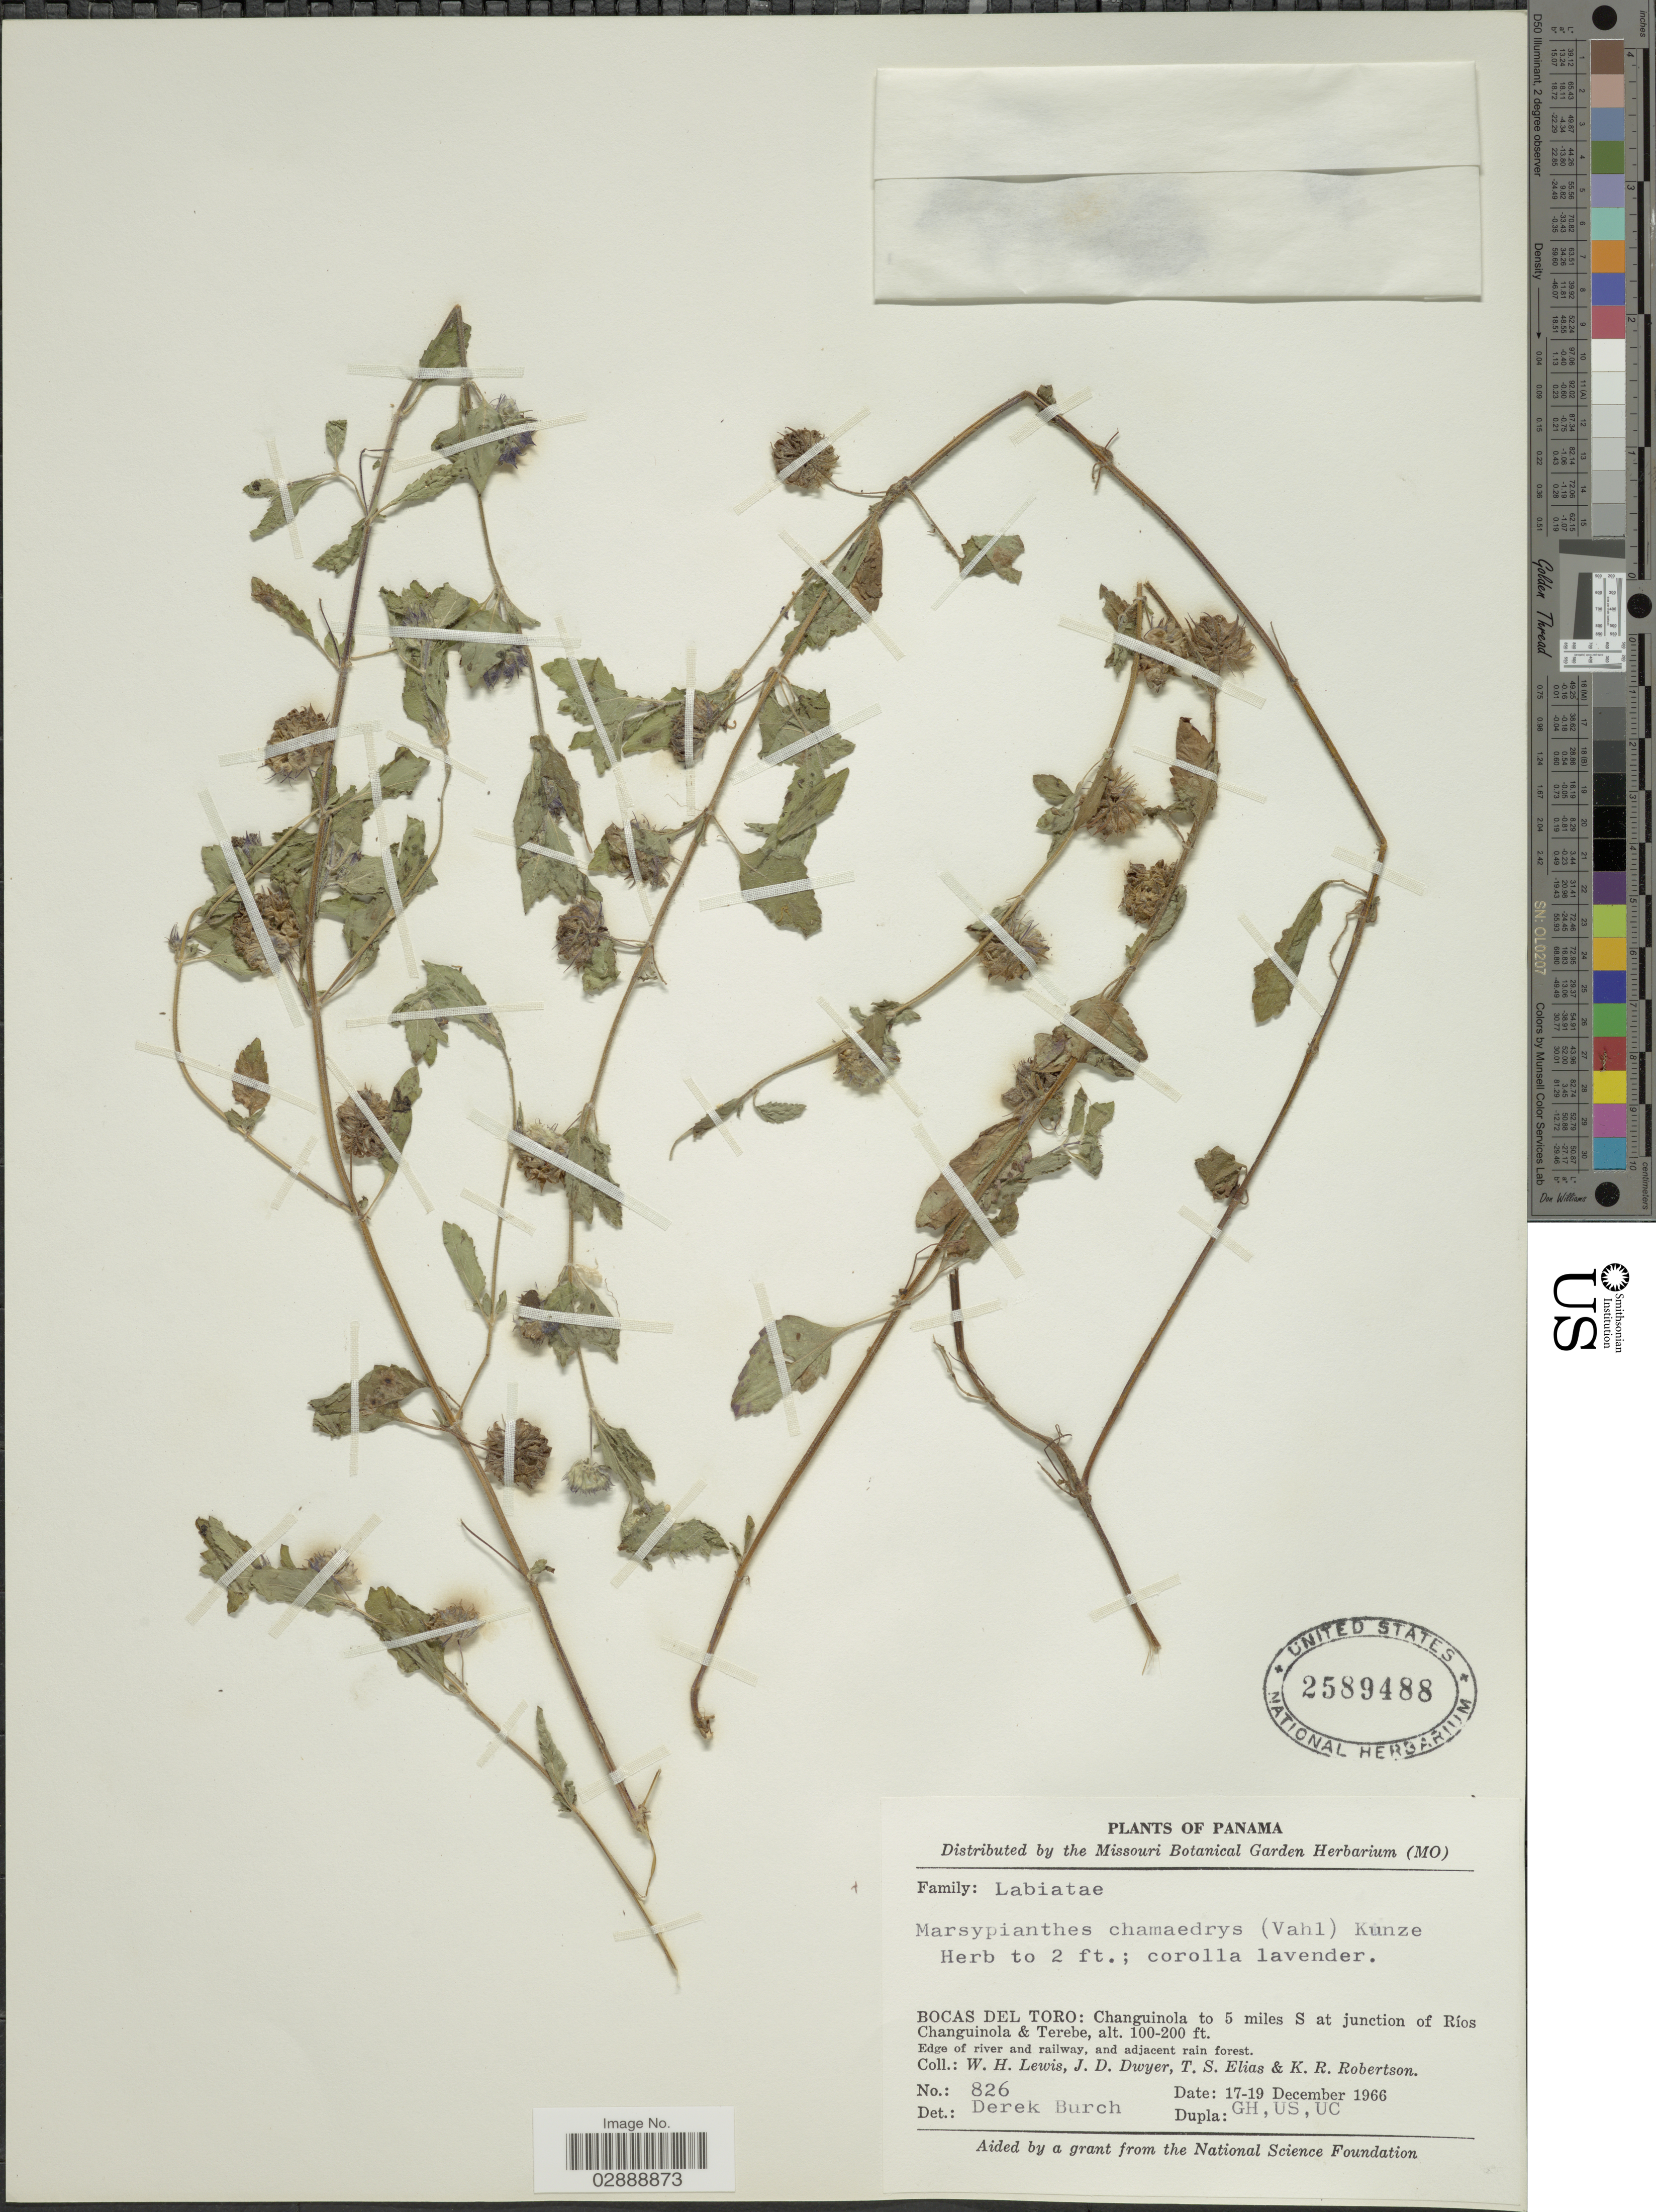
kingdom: Plantae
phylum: Tracheophyta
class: Magnoliopsida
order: Lamiales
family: Lamiaceae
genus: Marsypianthes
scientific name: Marsypianthes chamaedrys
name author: (Vahl) Kuntze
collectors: W. H. Lewis, J. D. Dwyer, T. S. Elias & K. Robertson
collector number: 826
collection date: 1966-12-17/1966-12-19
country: Panama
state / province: Bocas del Toro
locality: Changuinola to 5 miles S at junction of Ríos Changuinola & Terebe.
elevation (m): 30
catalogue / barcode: US 2589488